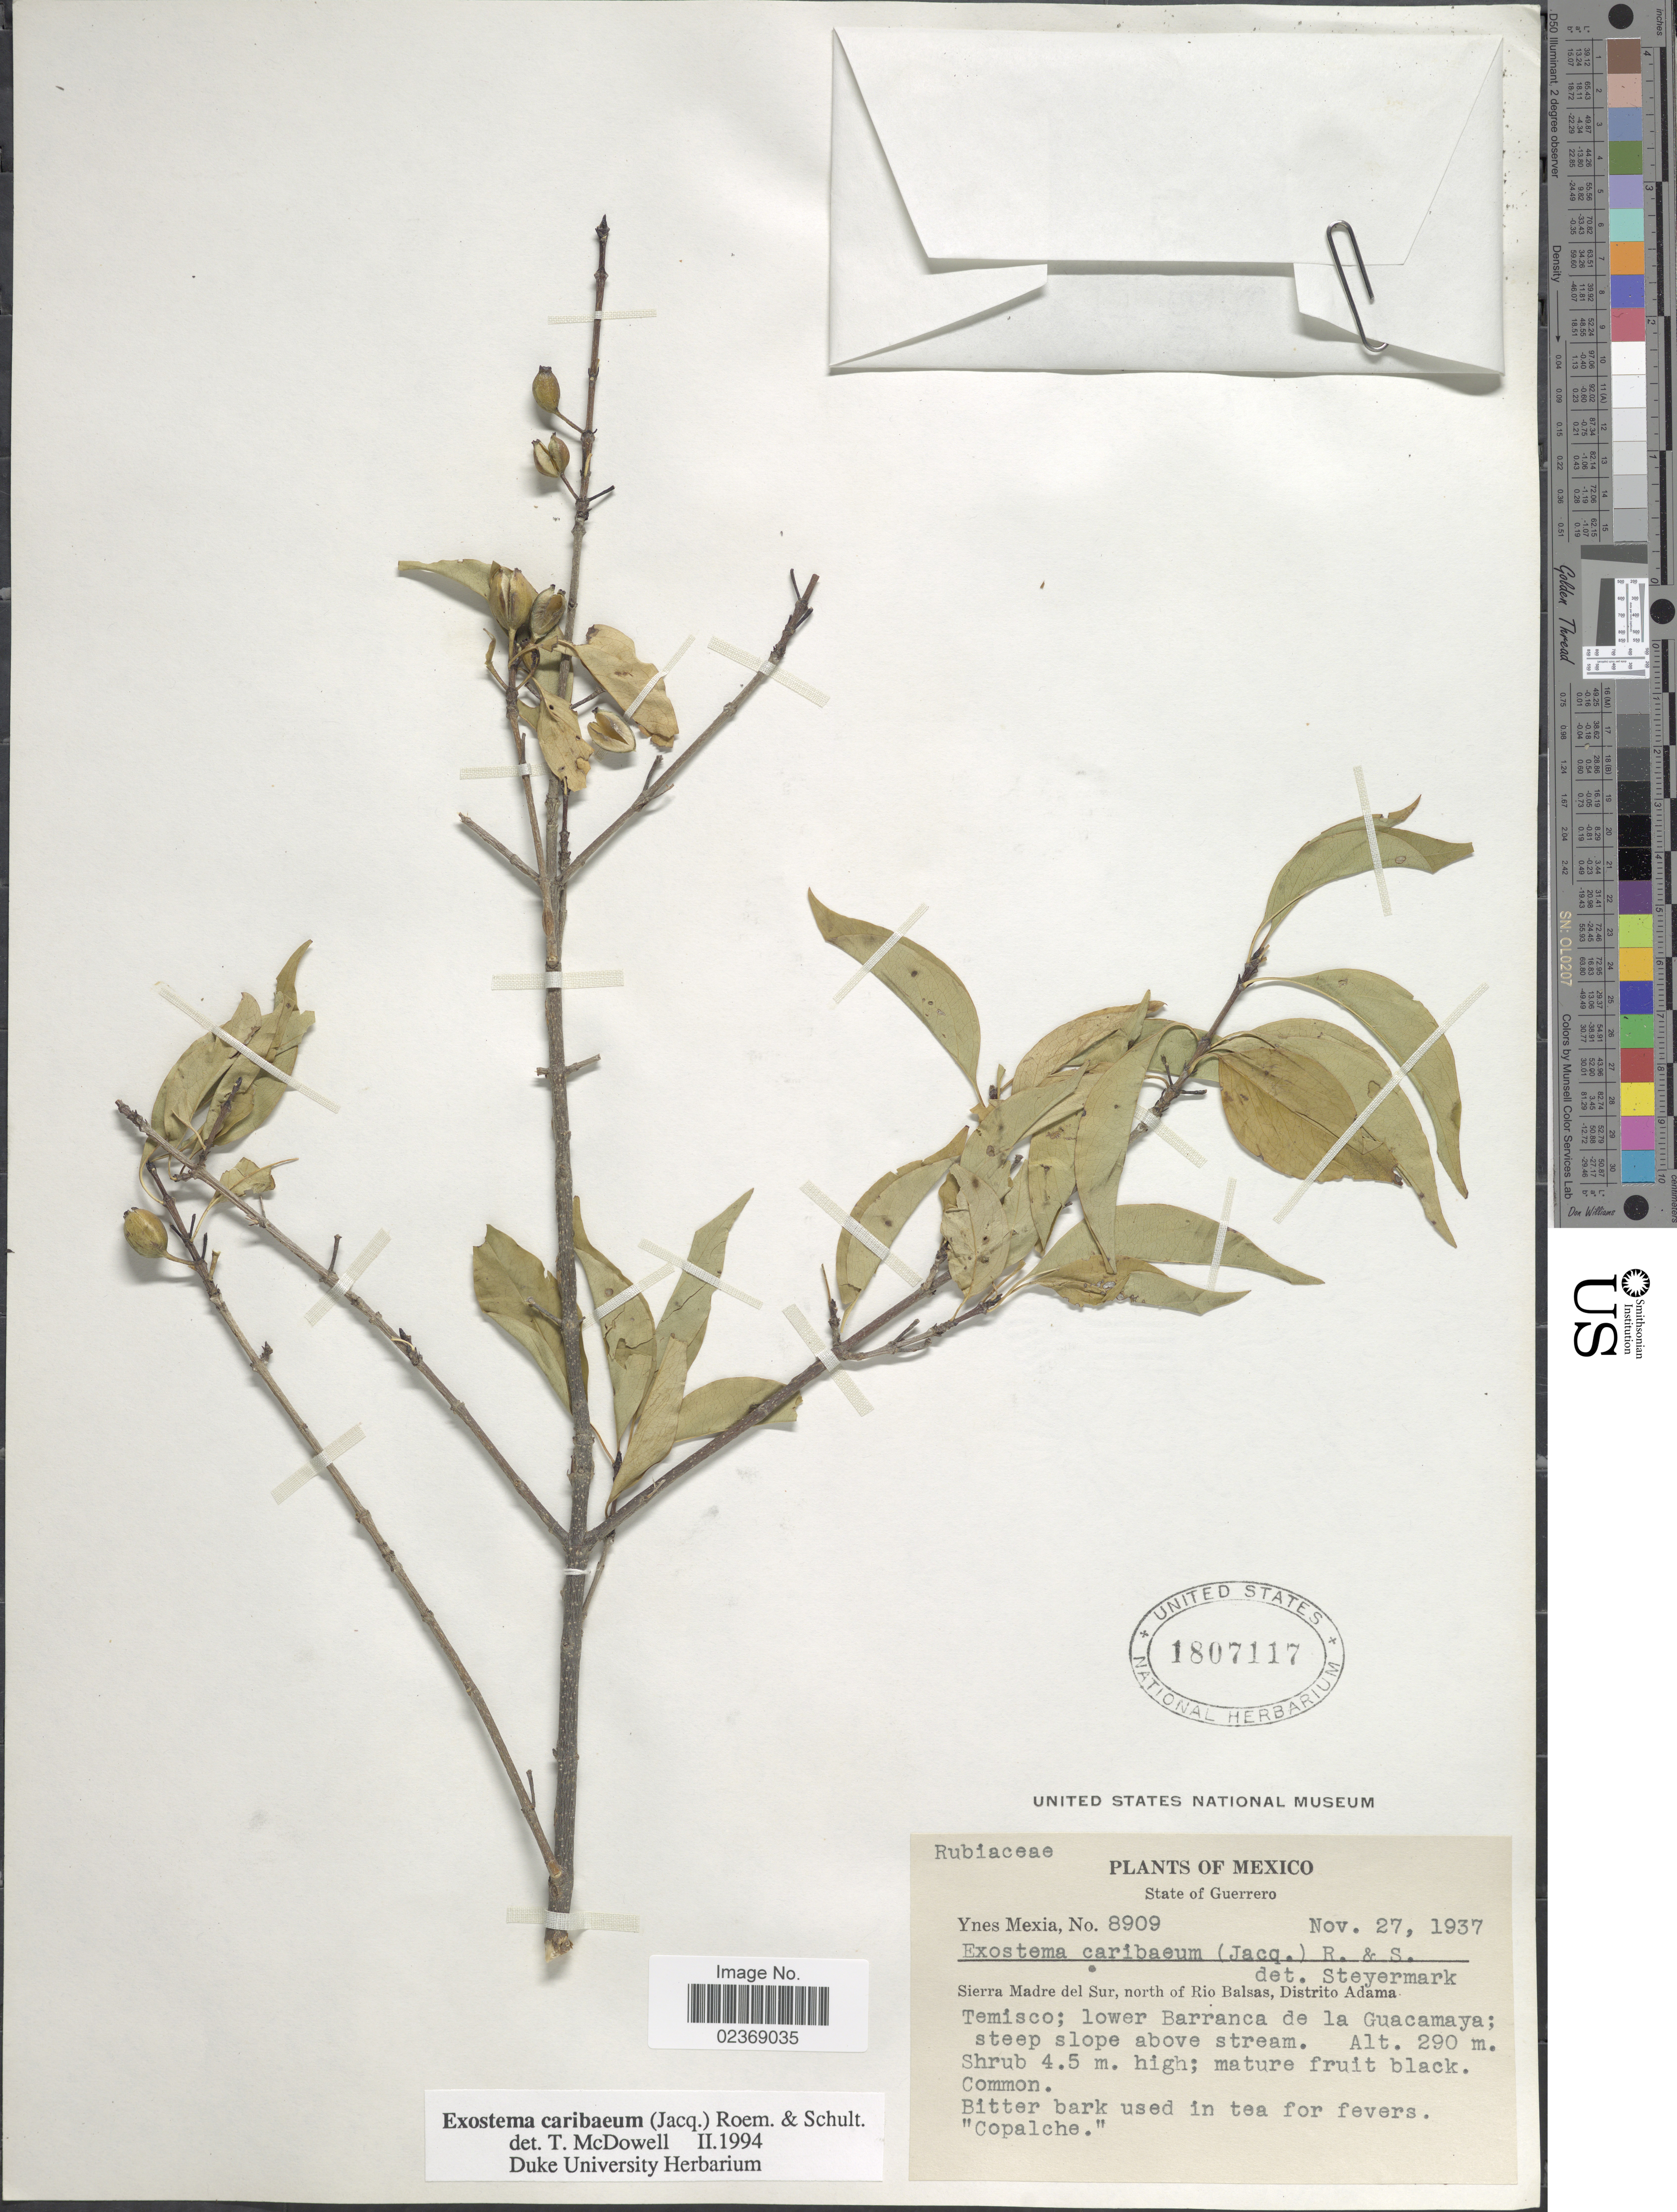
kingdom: Plantae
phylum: Tracheophyta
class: Magnoliopsida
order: Gentianales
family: Rubiaceae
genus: Exostema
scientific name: Exostema caribaeum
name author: (Jacq.) Roem. & Schult.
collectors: Y. Mexia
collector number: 8909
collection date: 1937-11-27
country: Mexico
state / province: Guerrero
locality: Sierra Madre del Sur, north of Rio Balsas, Distrito Adama, Temisco; lower Barranca de la Guacamaya; steep slope above stream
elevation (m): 290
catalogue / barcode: US 1807117